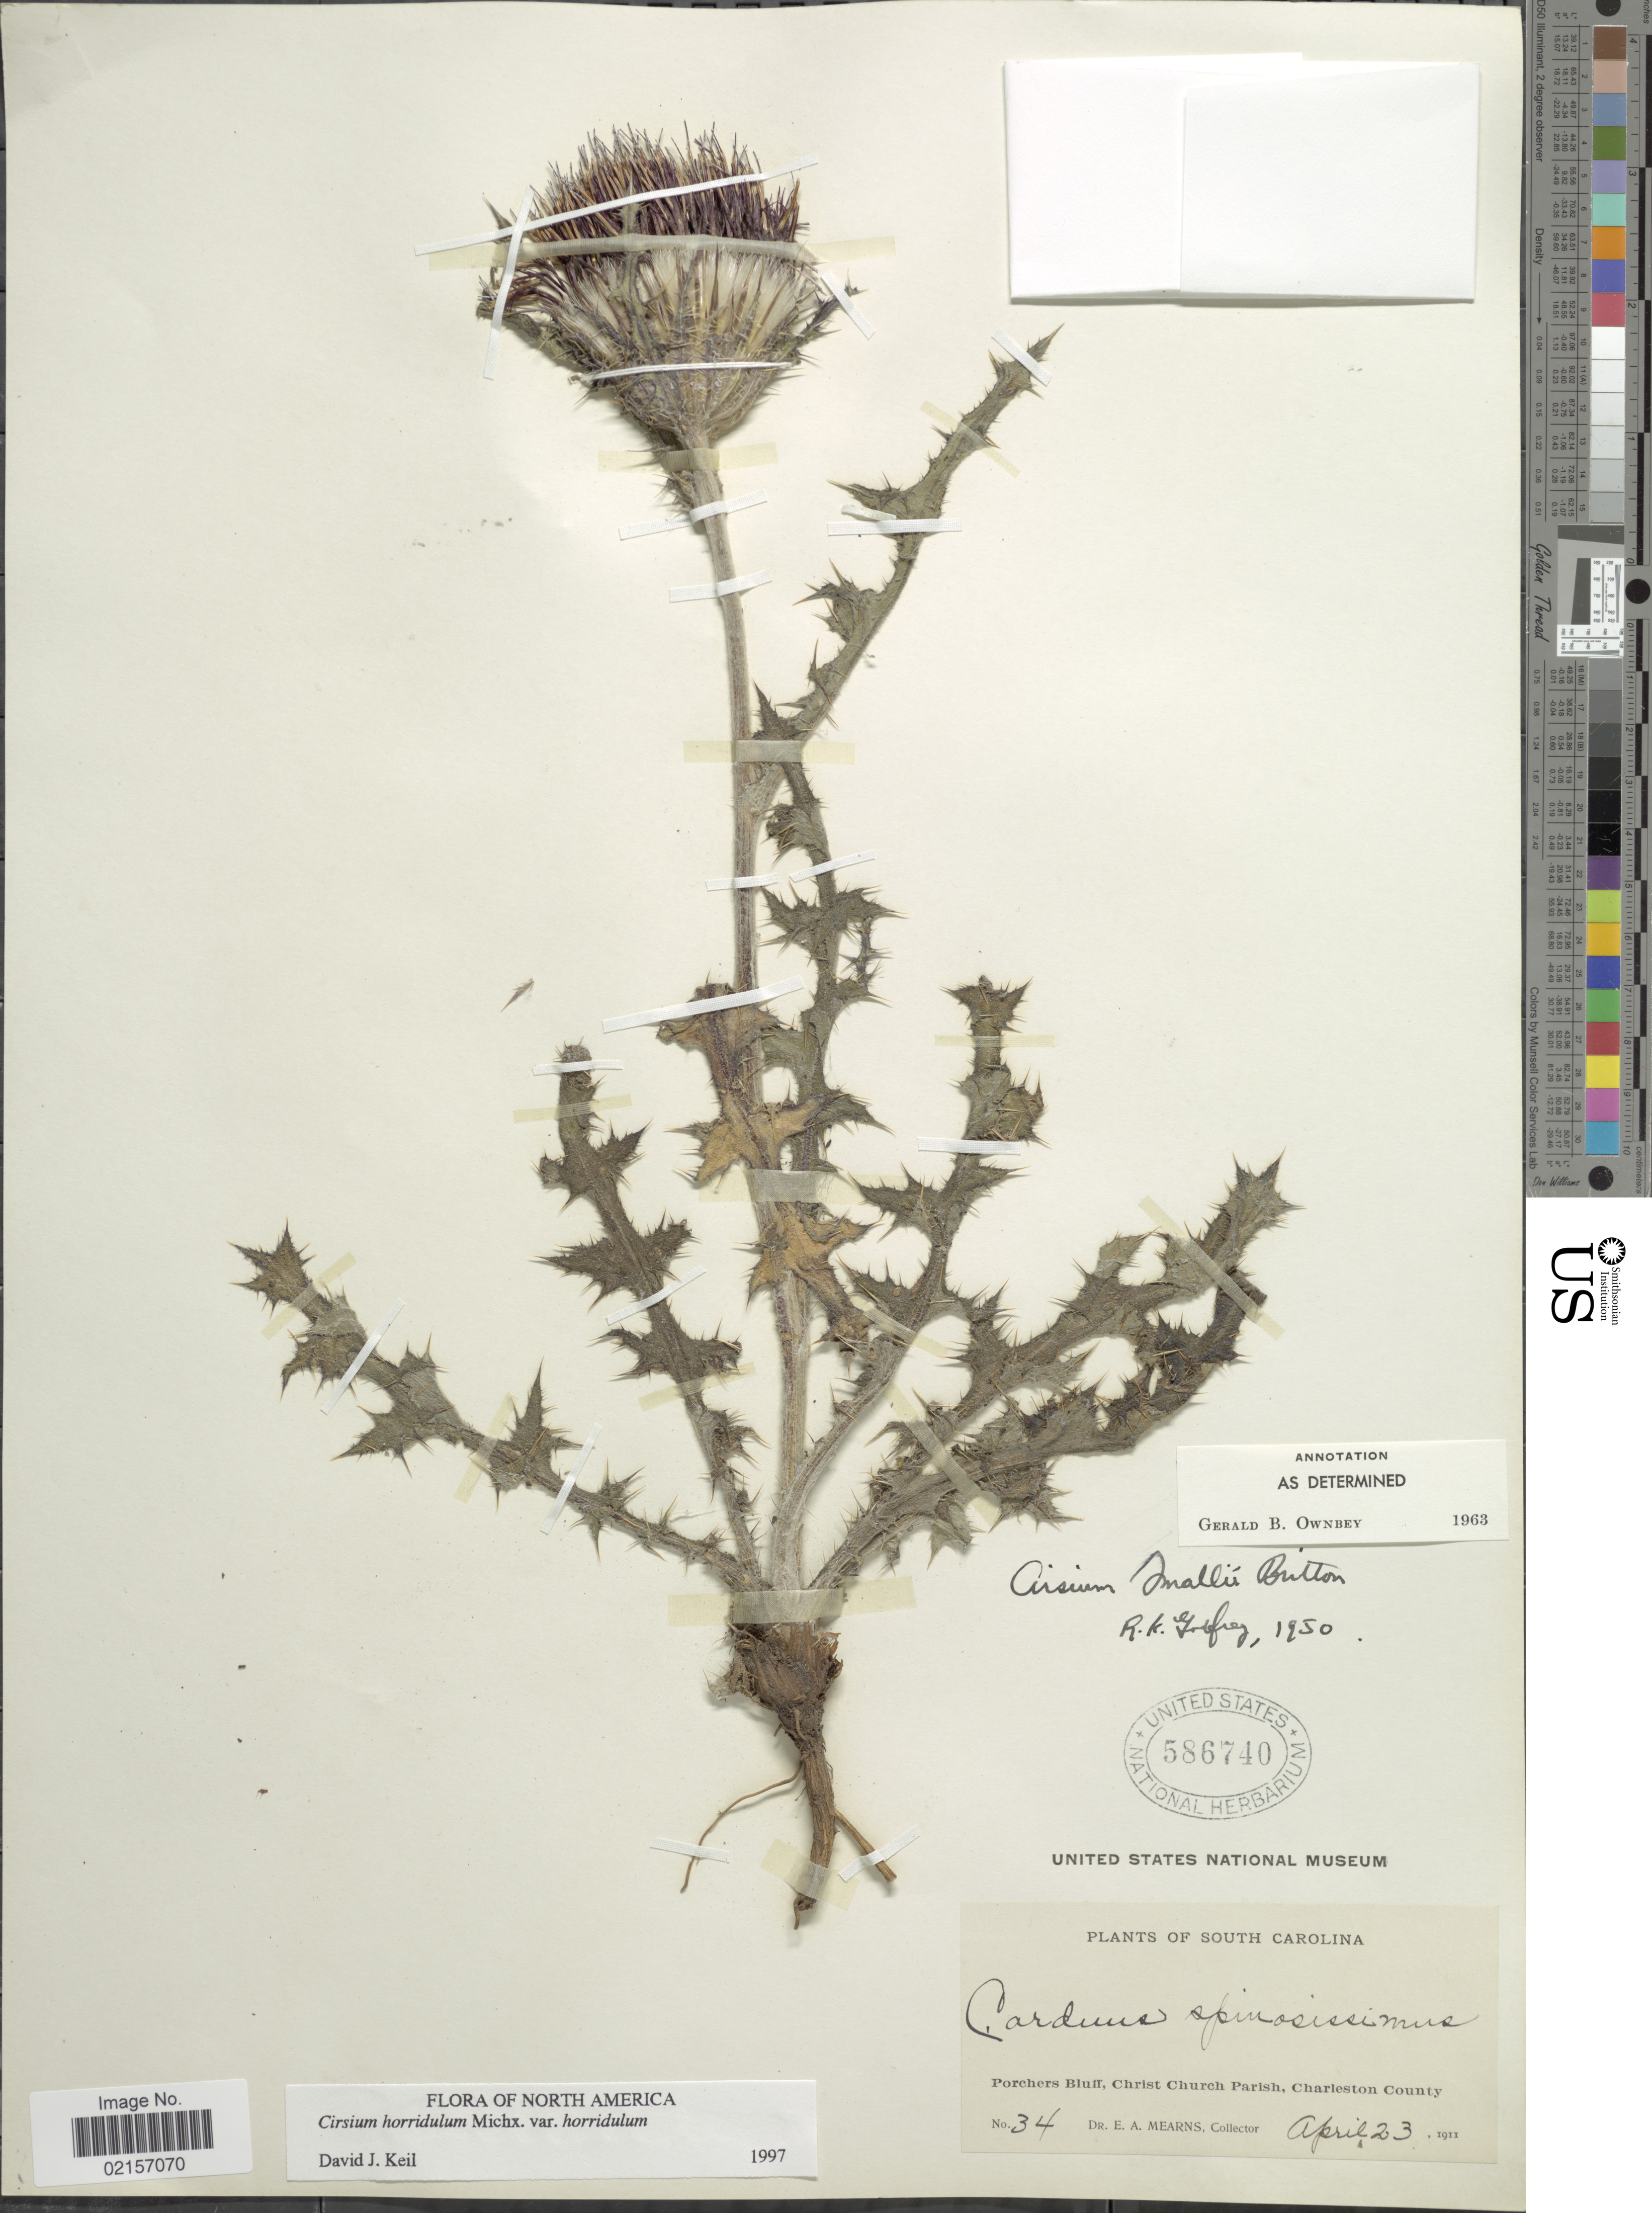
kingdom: Plantae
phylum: Tracheophyta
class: Magnoliopsida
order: Asterales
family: Asteraceae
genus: Cirsium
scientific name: Cirsium horridulum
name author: Michx.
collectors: E. A. Mearns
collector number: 34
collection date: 1911-04-23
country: United States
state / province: South Carolina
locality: Porchers Bluff, Church Parish, Charleston County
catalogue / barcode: US 586740